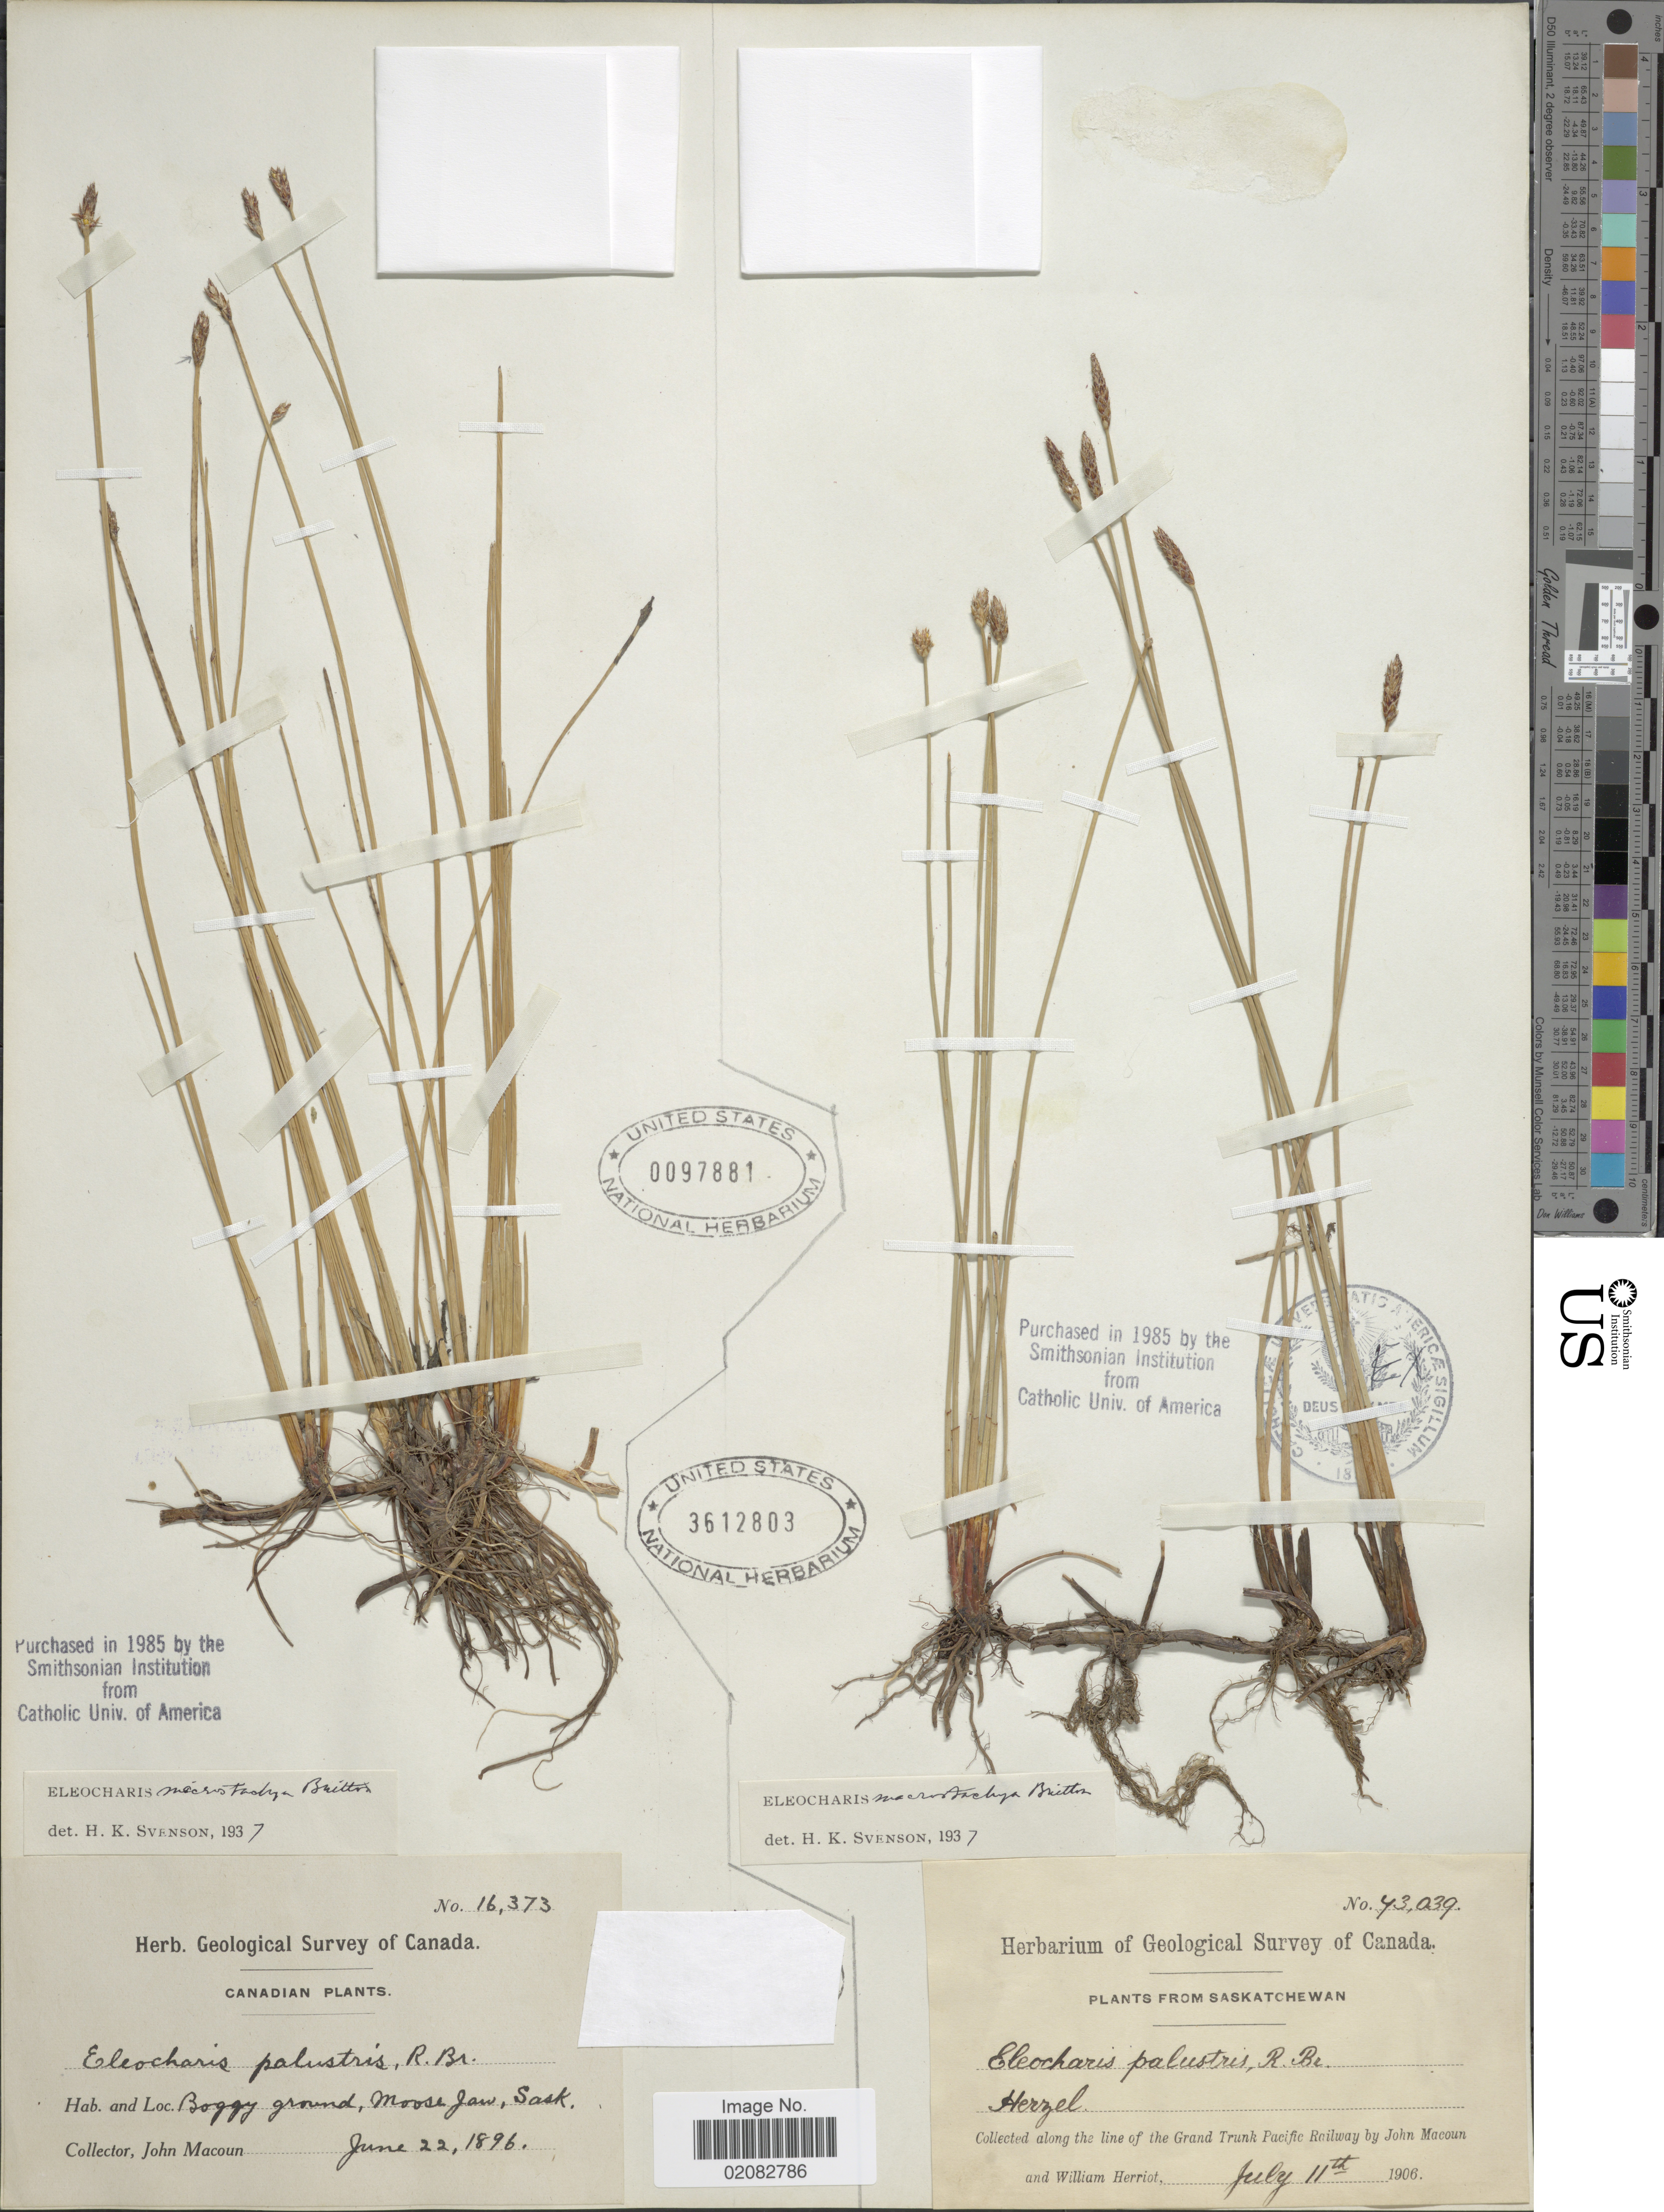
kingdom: Plantae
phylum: Tracheophyta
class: Liliopsida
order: Poales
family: Cyperaceae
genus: Eleocharis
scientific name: Eleocharis macrostachya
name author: Britton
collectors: J. Macoun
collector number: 16373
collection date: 1896-06-22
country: Canada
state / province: Saskatchewan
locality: Moose Jan.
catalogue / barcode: US 97881